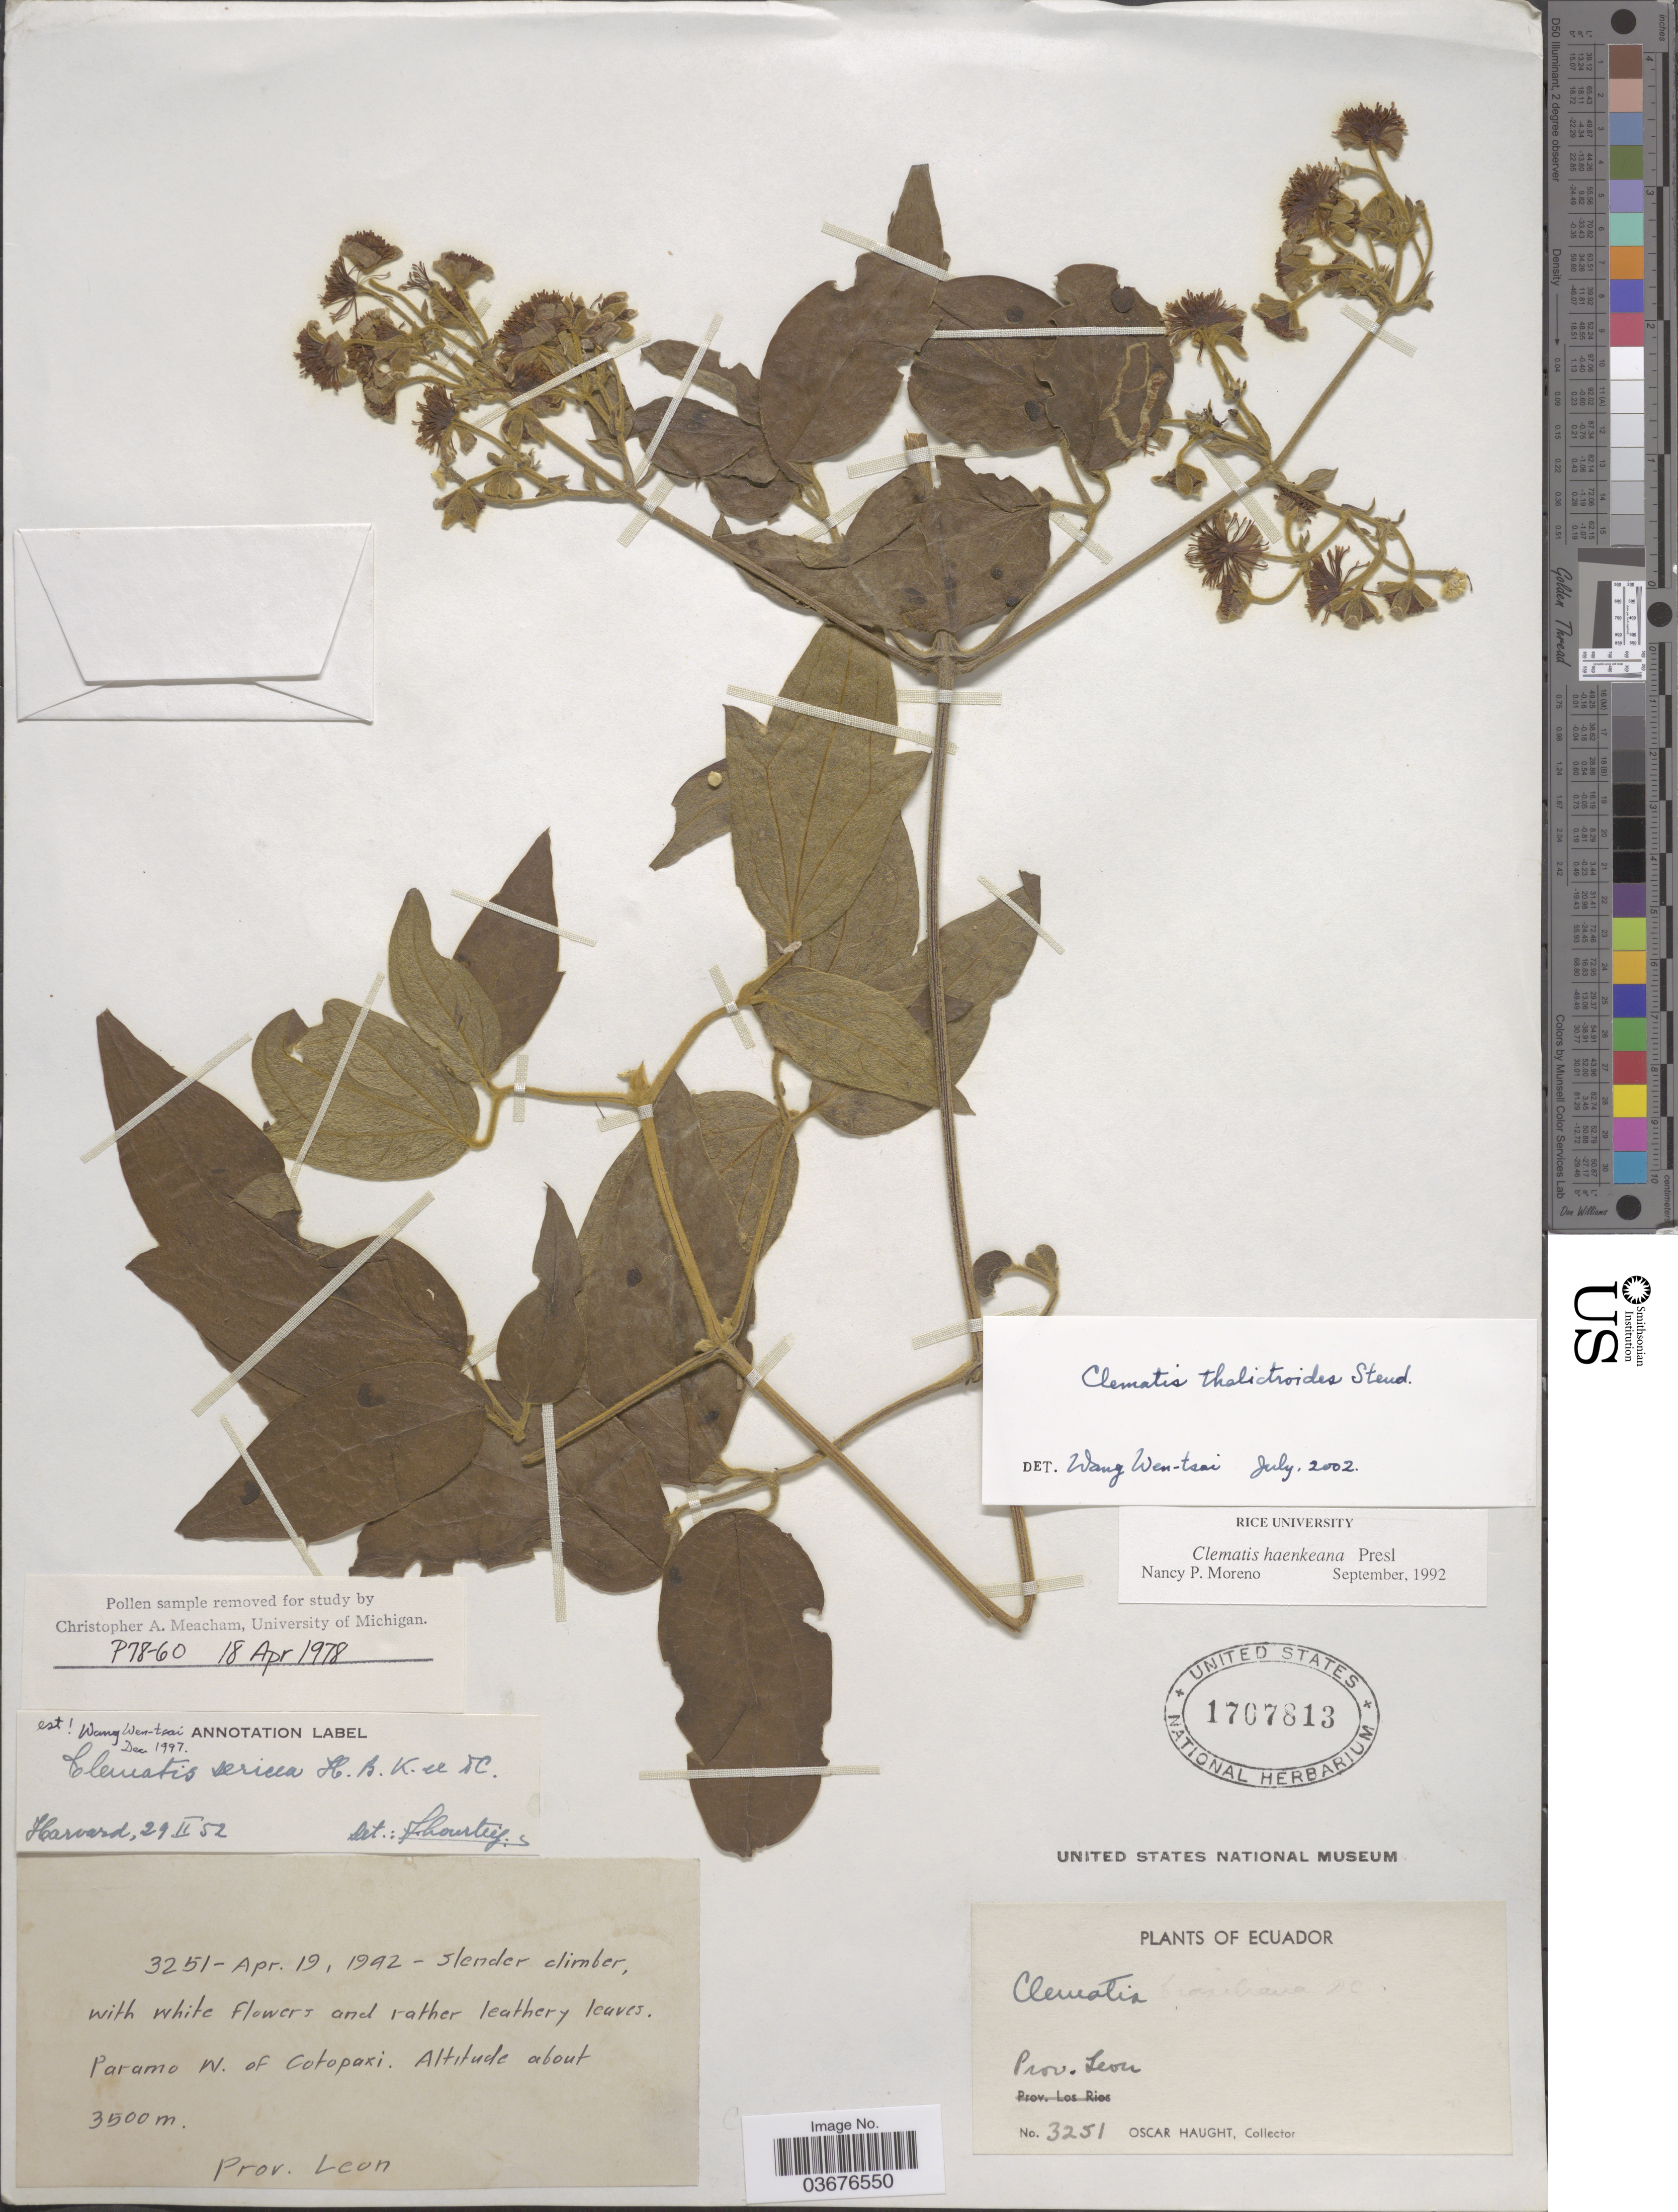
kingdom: Plantae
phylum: Tracheophyta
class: Magnoliopsida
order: Ranunculales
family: Ranunculaceae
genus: Clematis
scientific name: Clematis thalictroides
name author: Steud.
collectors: O. Haught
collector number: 33251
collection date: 1942-04-19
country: Ecuador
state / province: Cotopaxi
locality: Prov. Leon. Paramo W. of Cotopaxi.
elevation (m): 3500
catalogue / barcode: US 1707813